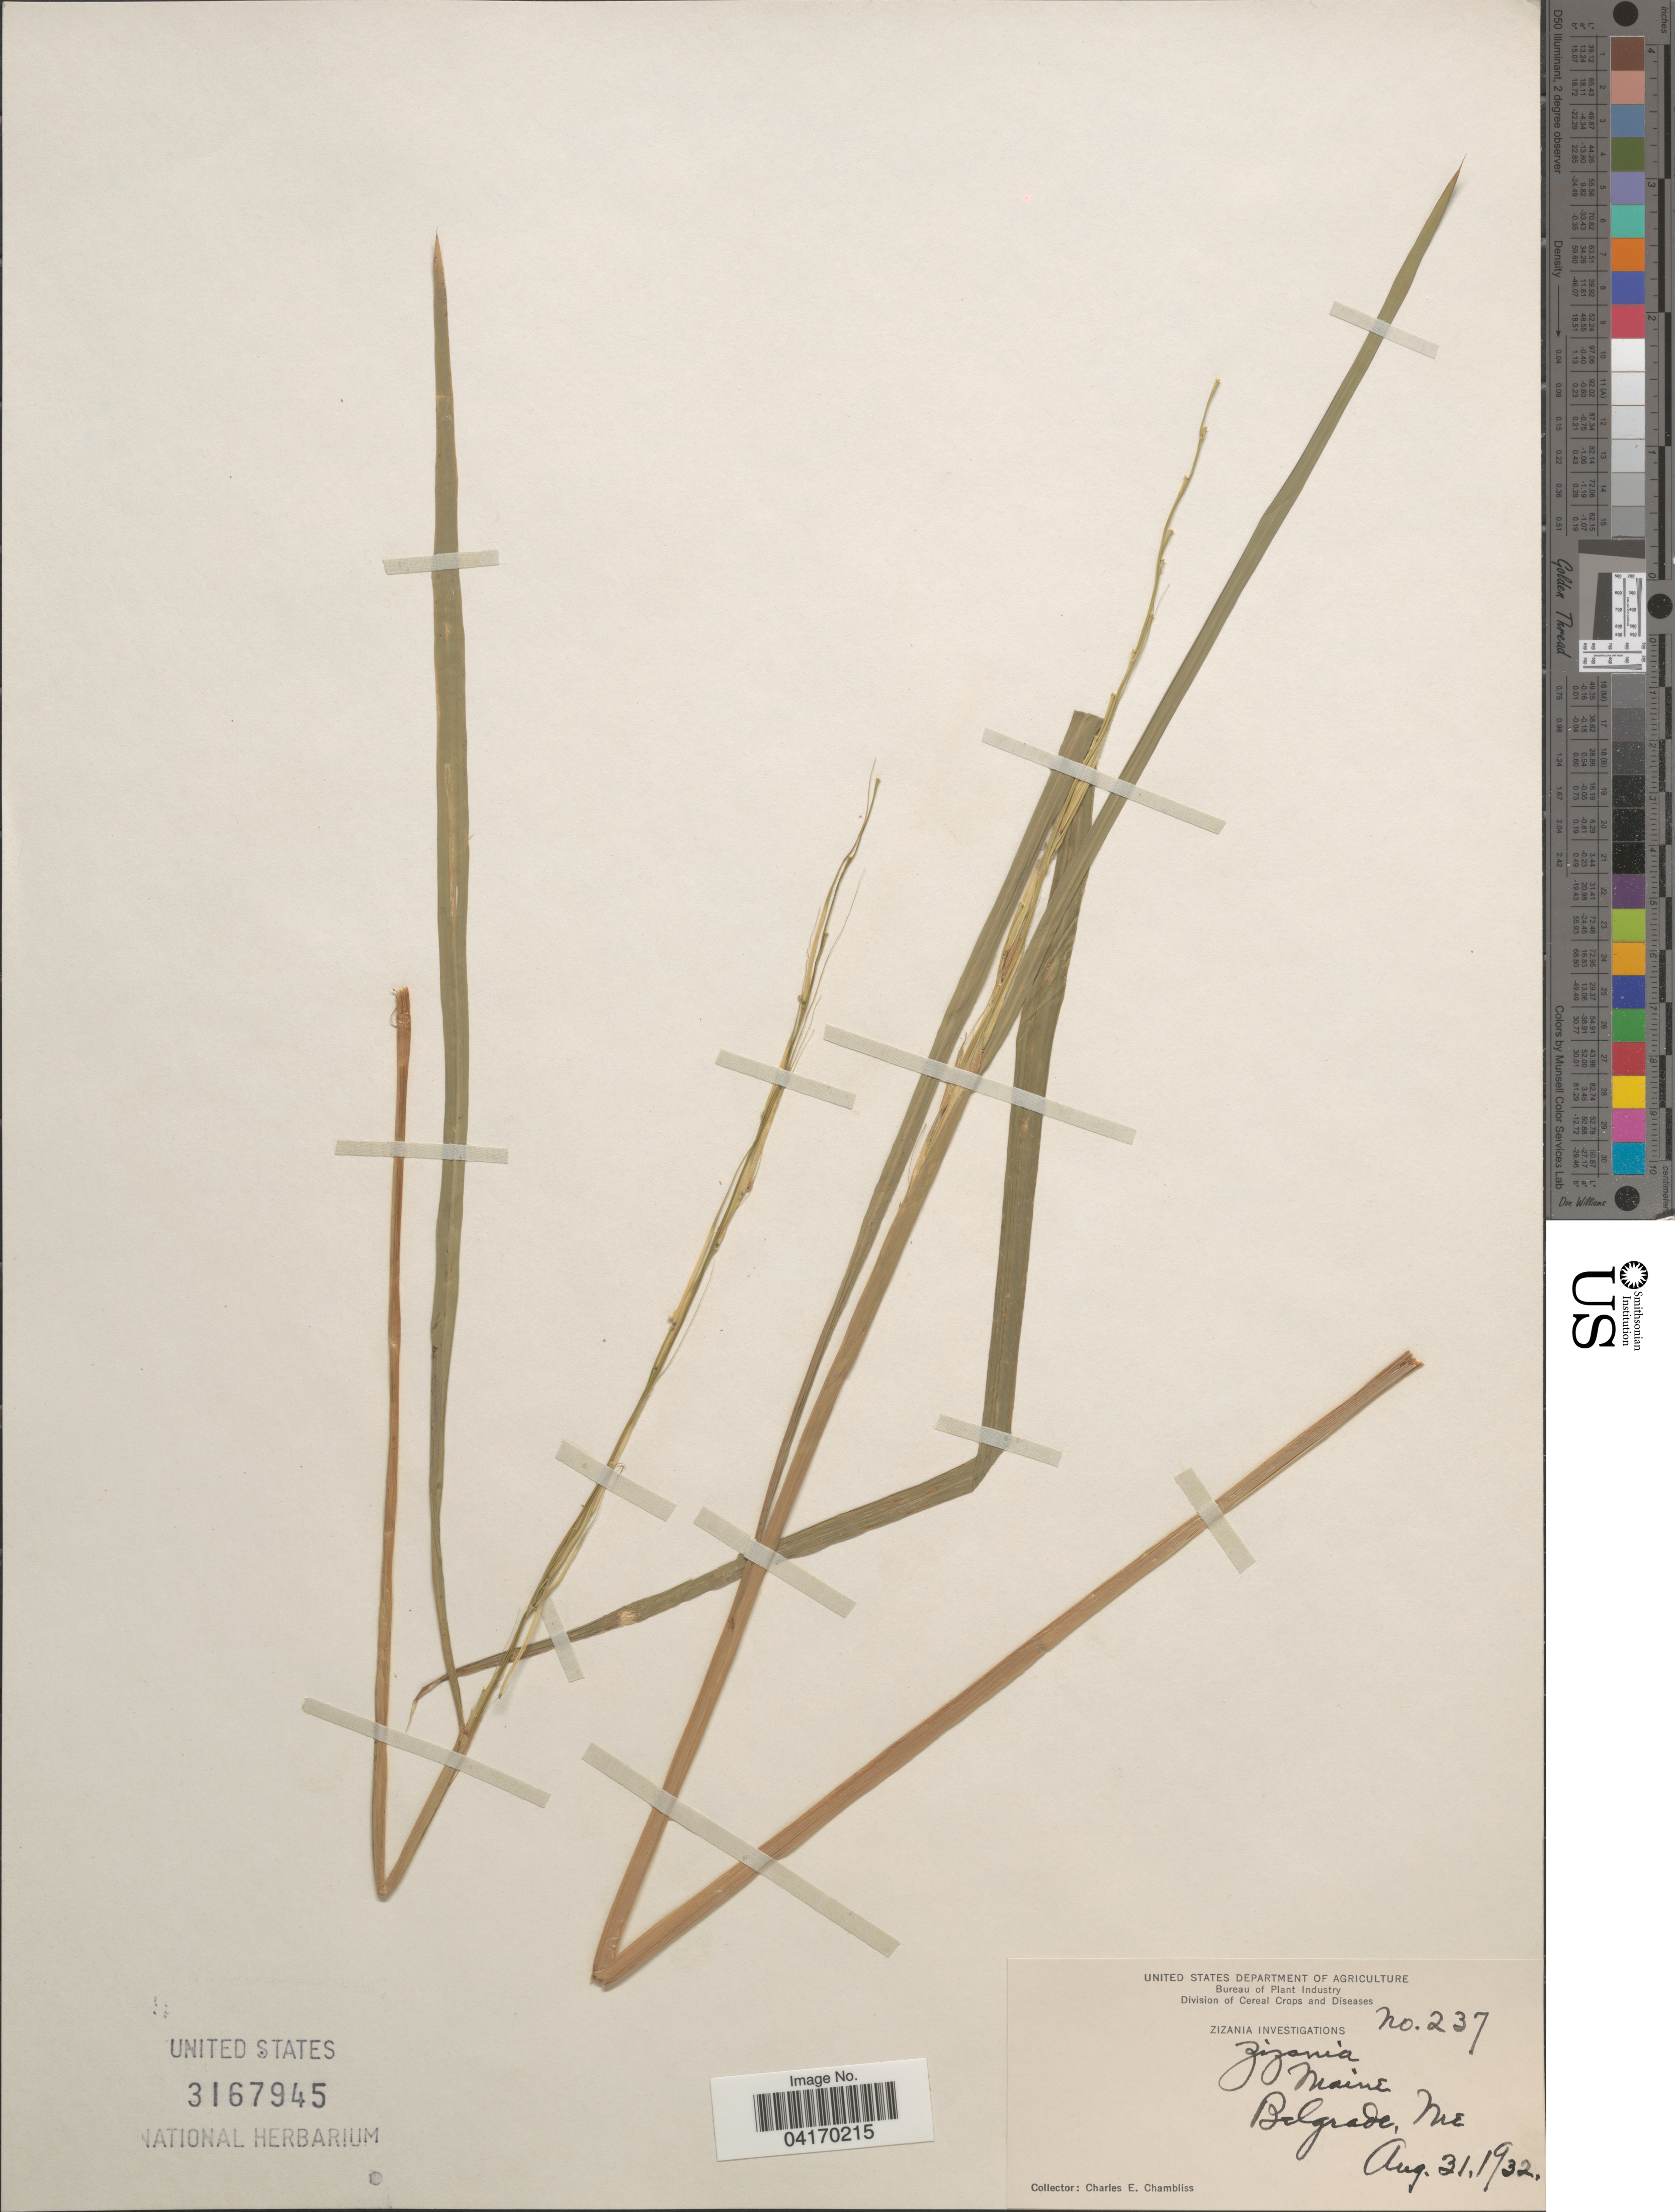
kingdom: Plantae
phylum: Tracheophyta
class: Liliopsida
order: Poales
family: Poaceae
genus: Zizania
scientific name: Zizania palustris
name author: L.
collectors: C. Chambliss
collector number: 237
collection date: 1932-08-31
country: United States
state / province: Maine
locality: Belgrade.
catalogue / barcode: US 3167945